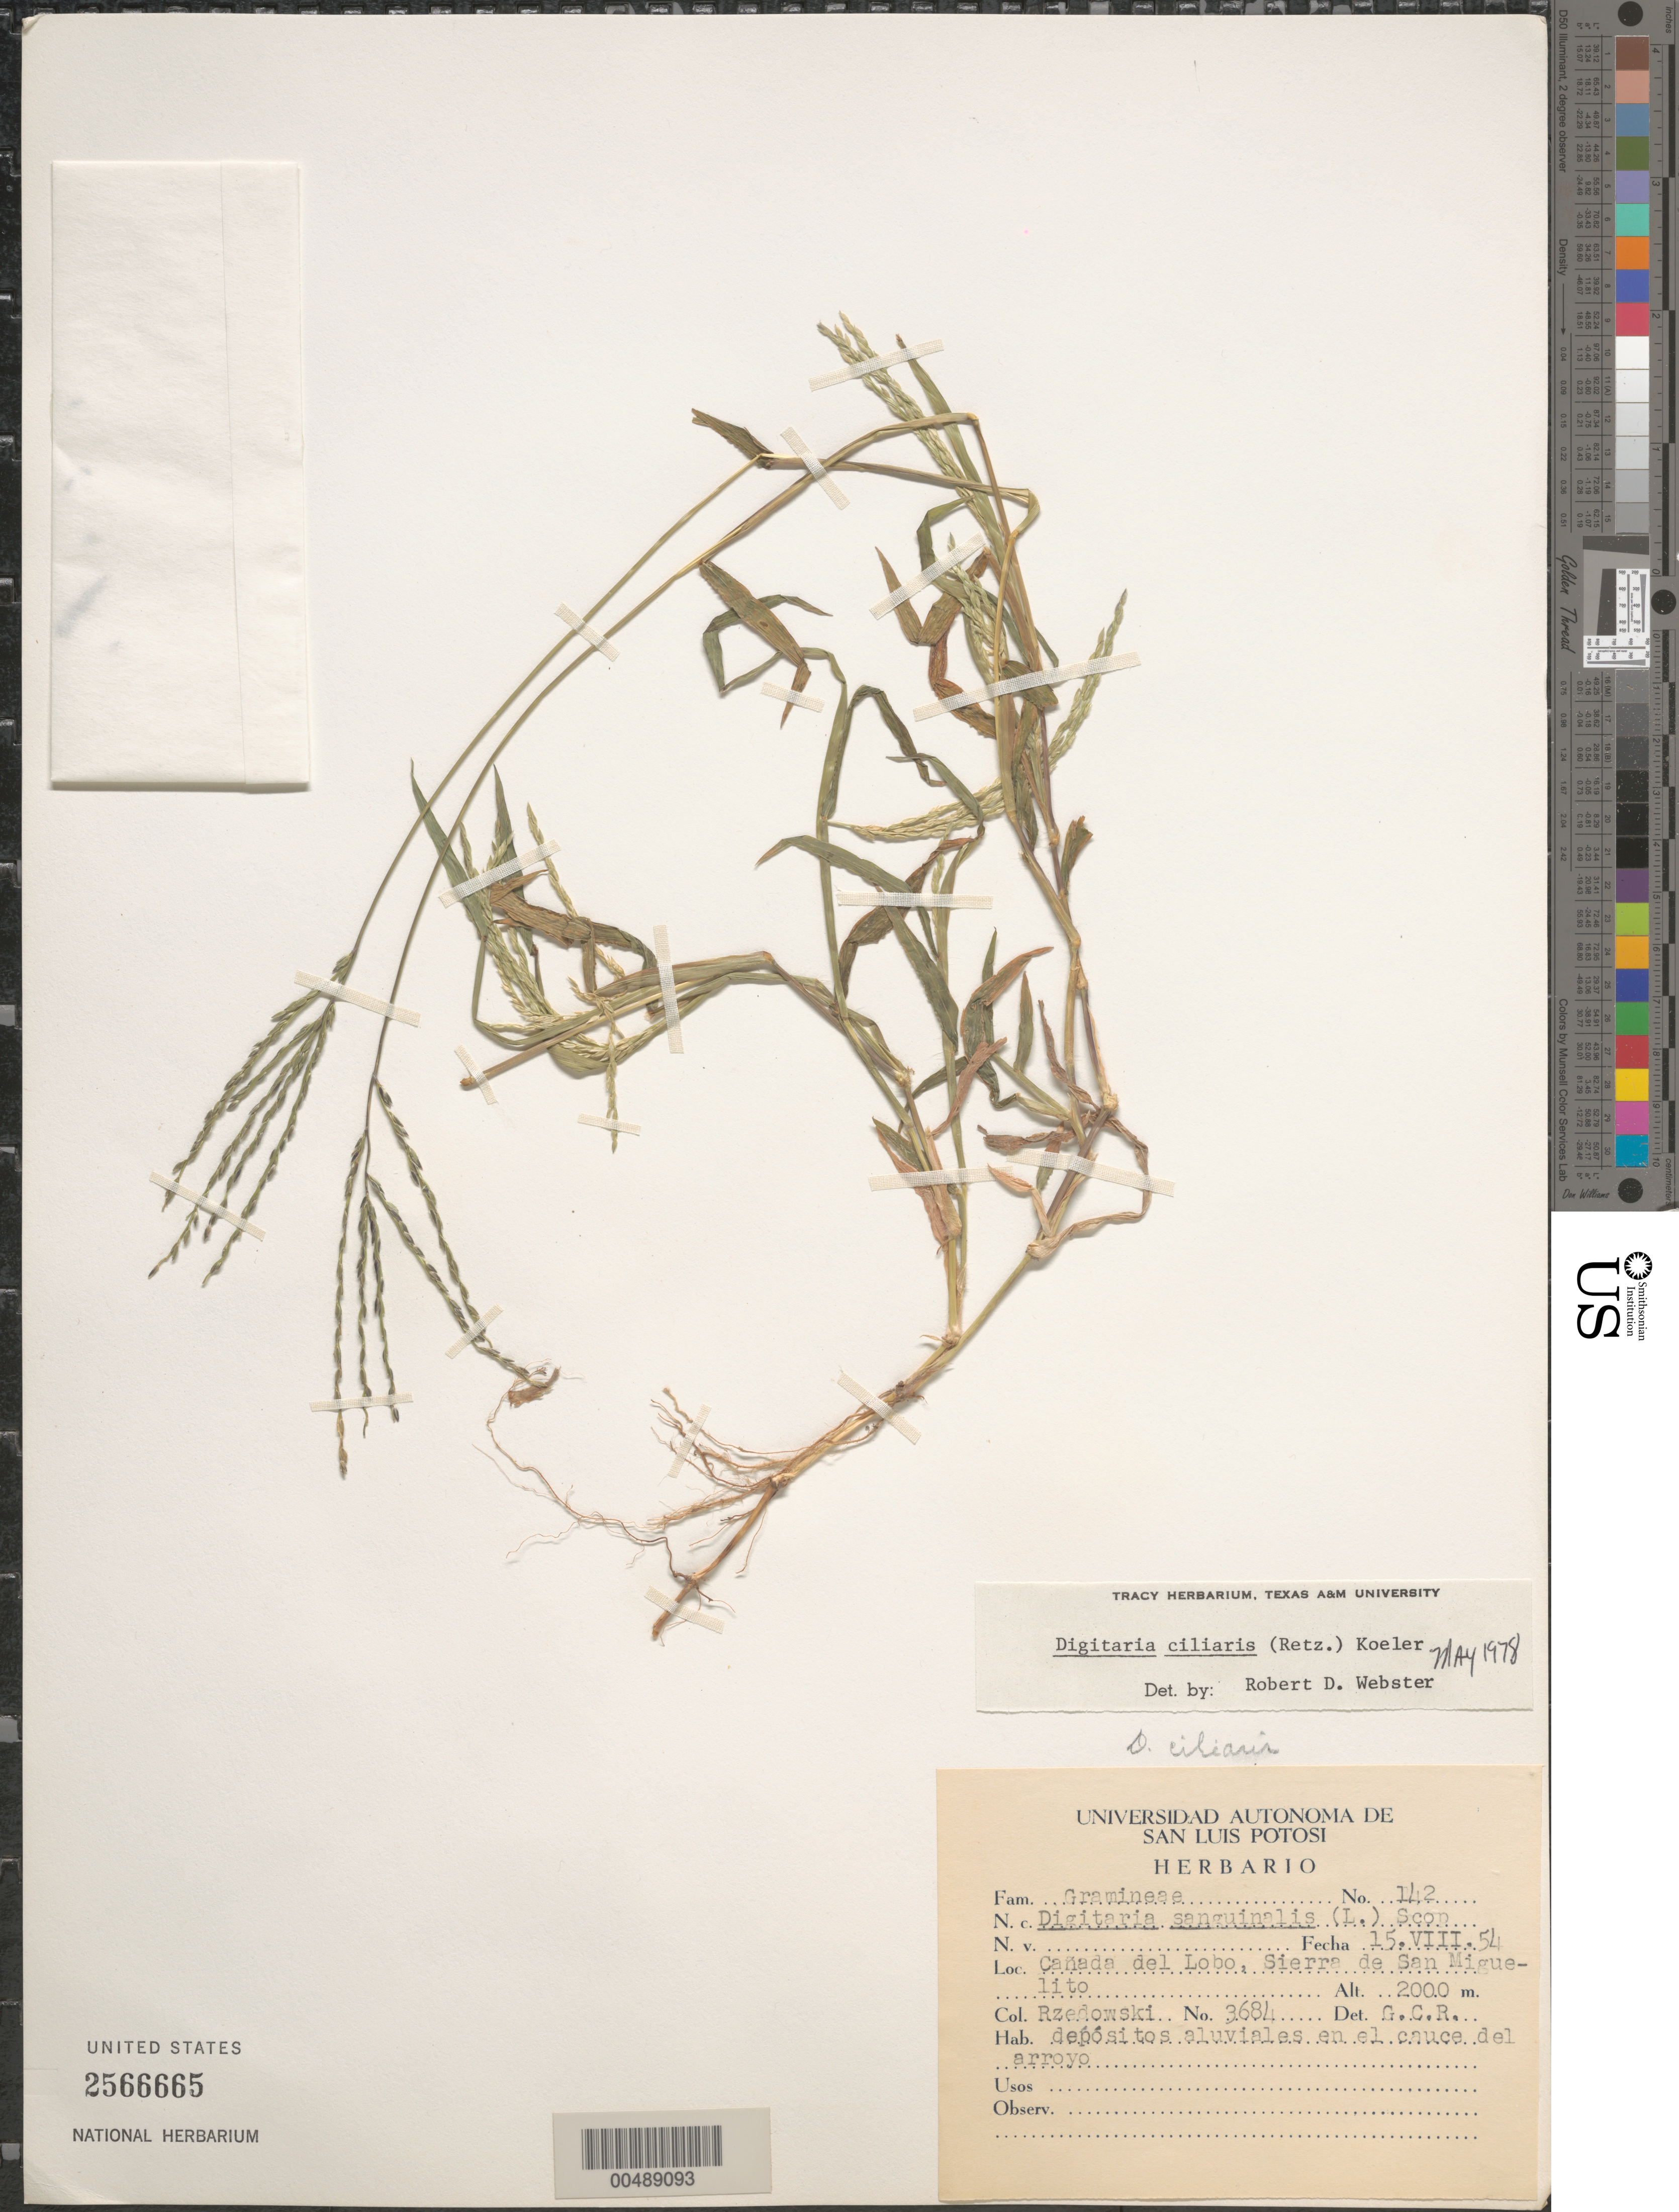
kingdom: Plantae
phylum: Tracheophyta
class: Liliopsida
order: Poales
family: Poaceae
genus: Digitaria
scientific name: Digitaria ciliaris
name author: (Retz.) Koeler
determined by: Webster, Robert D.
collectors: J. Rzedowski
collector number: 3684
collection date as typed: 15 Aug 1954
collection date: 1954-08-15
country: Mexico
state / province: San Luis Potosi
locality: Canada del Lobo, Sierra de San Miguelito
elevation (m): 2000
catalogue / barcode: US 2566665